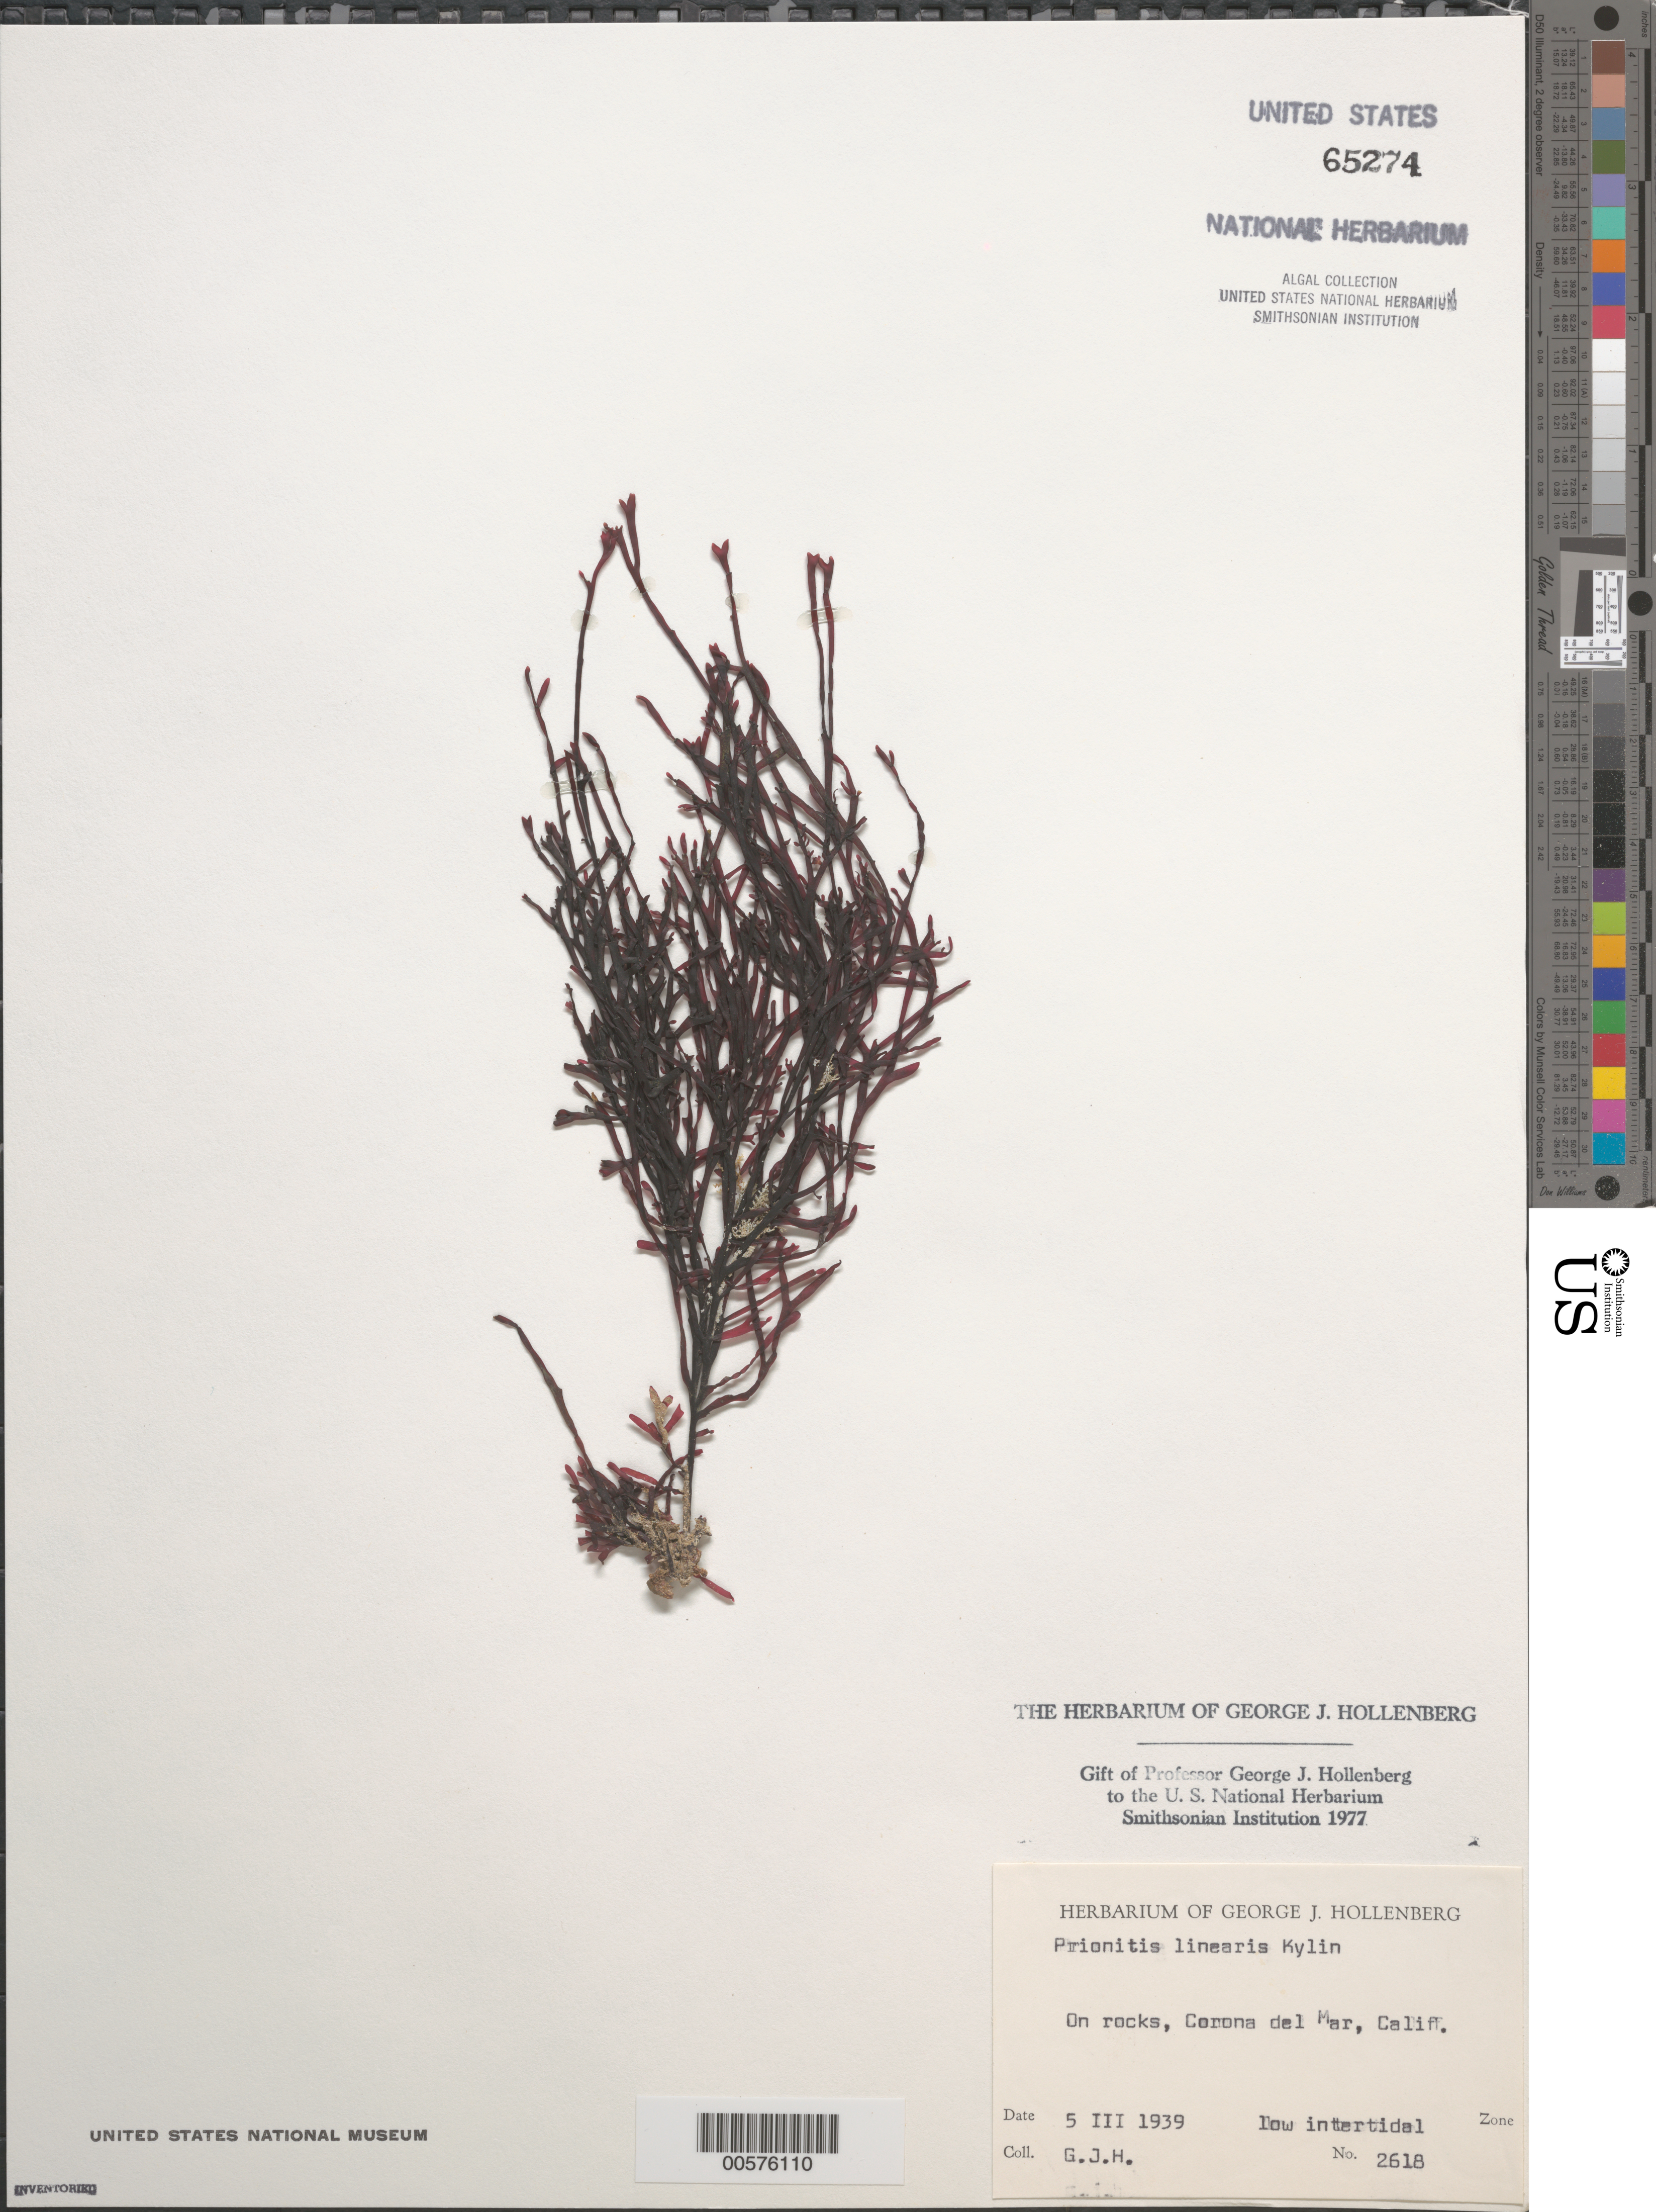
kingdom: Plantae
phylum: Rhodophyta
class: Florideophyceae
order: Cryptonemiales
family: Cryptonemiaceae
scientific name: Prionitis linearis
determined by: Hollenberg, George J.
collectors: G. Hollenberg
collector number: GJH 2618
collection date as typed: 05 Mar 1939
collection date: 1939-03-05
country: United States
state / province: California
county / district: Orange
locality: Corona del Mar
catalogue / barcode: US 65274